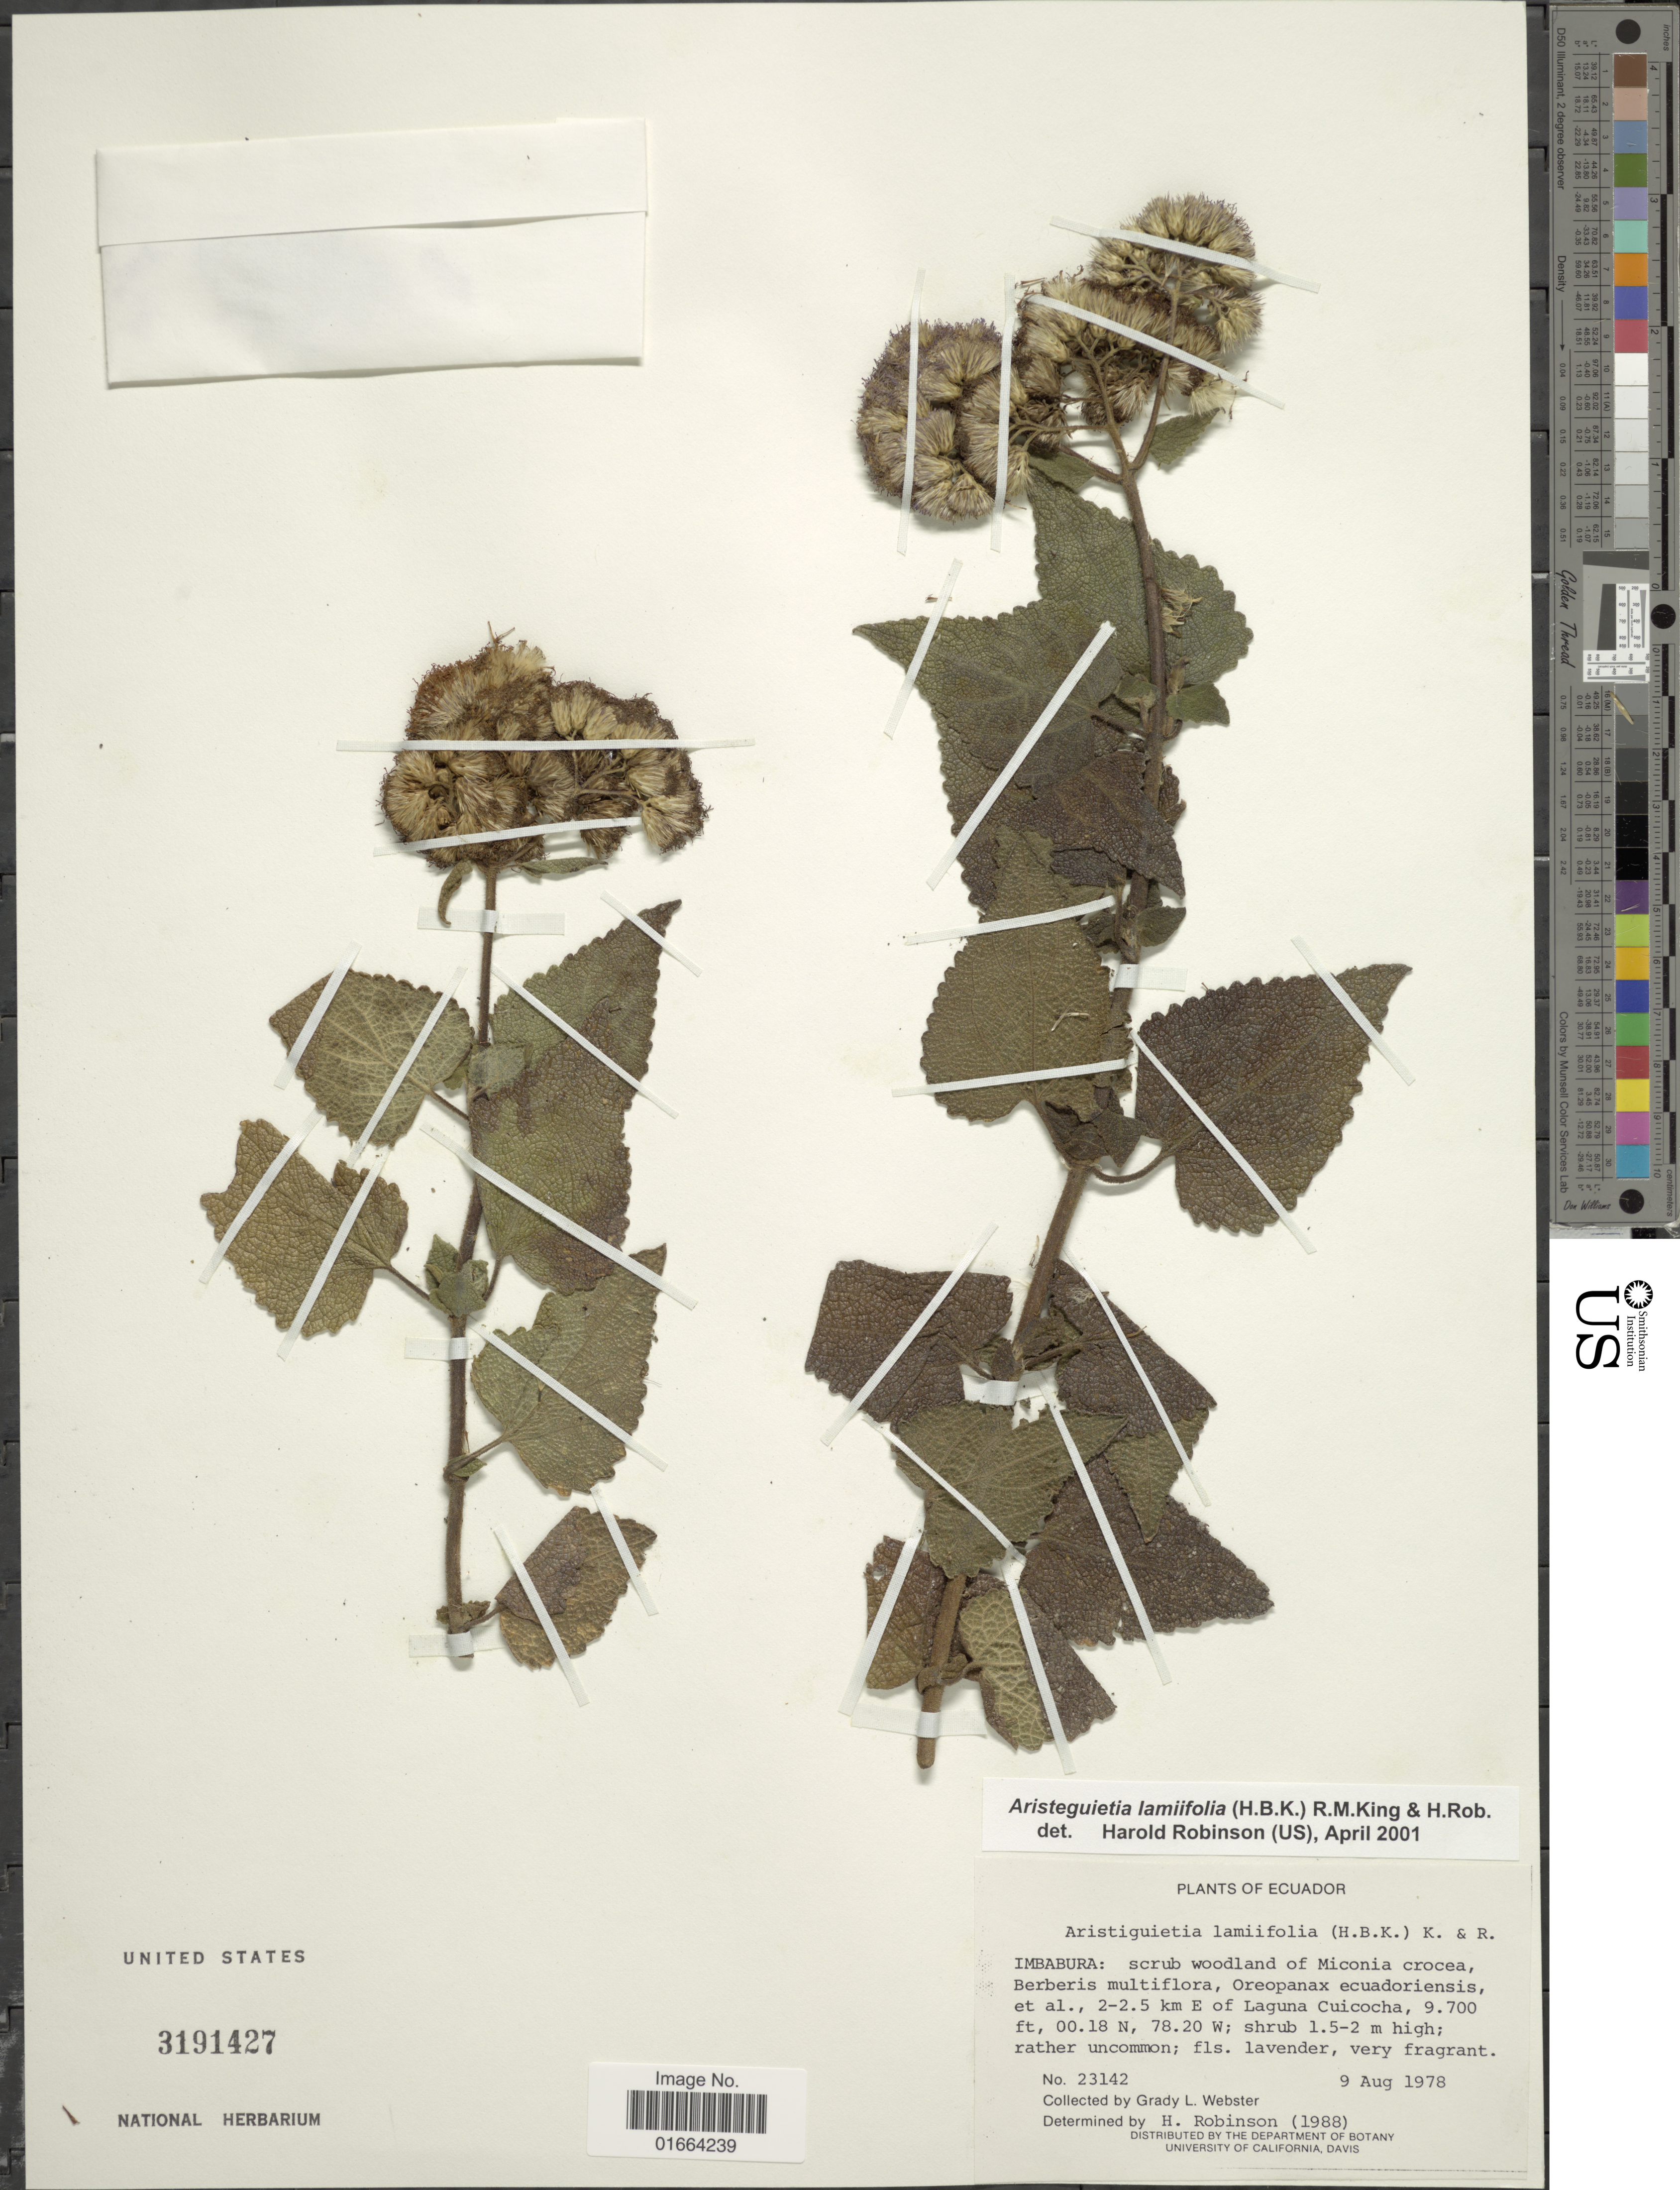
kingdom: Plantae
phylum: Tracheophyta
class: Magnoliopsida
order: Asterales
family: Asteraceae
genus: Aristeguietia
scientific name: Aristeguietia lamiifolia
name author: (Kunth) R.M. King & H. Rob.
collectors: G. L. Webster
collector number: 23142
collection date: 1978-08-09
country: Ecuador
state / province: Imbabura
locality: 2-2.5 km E of Laguna Cuicocha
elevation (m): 2957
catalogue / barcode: US 3191427